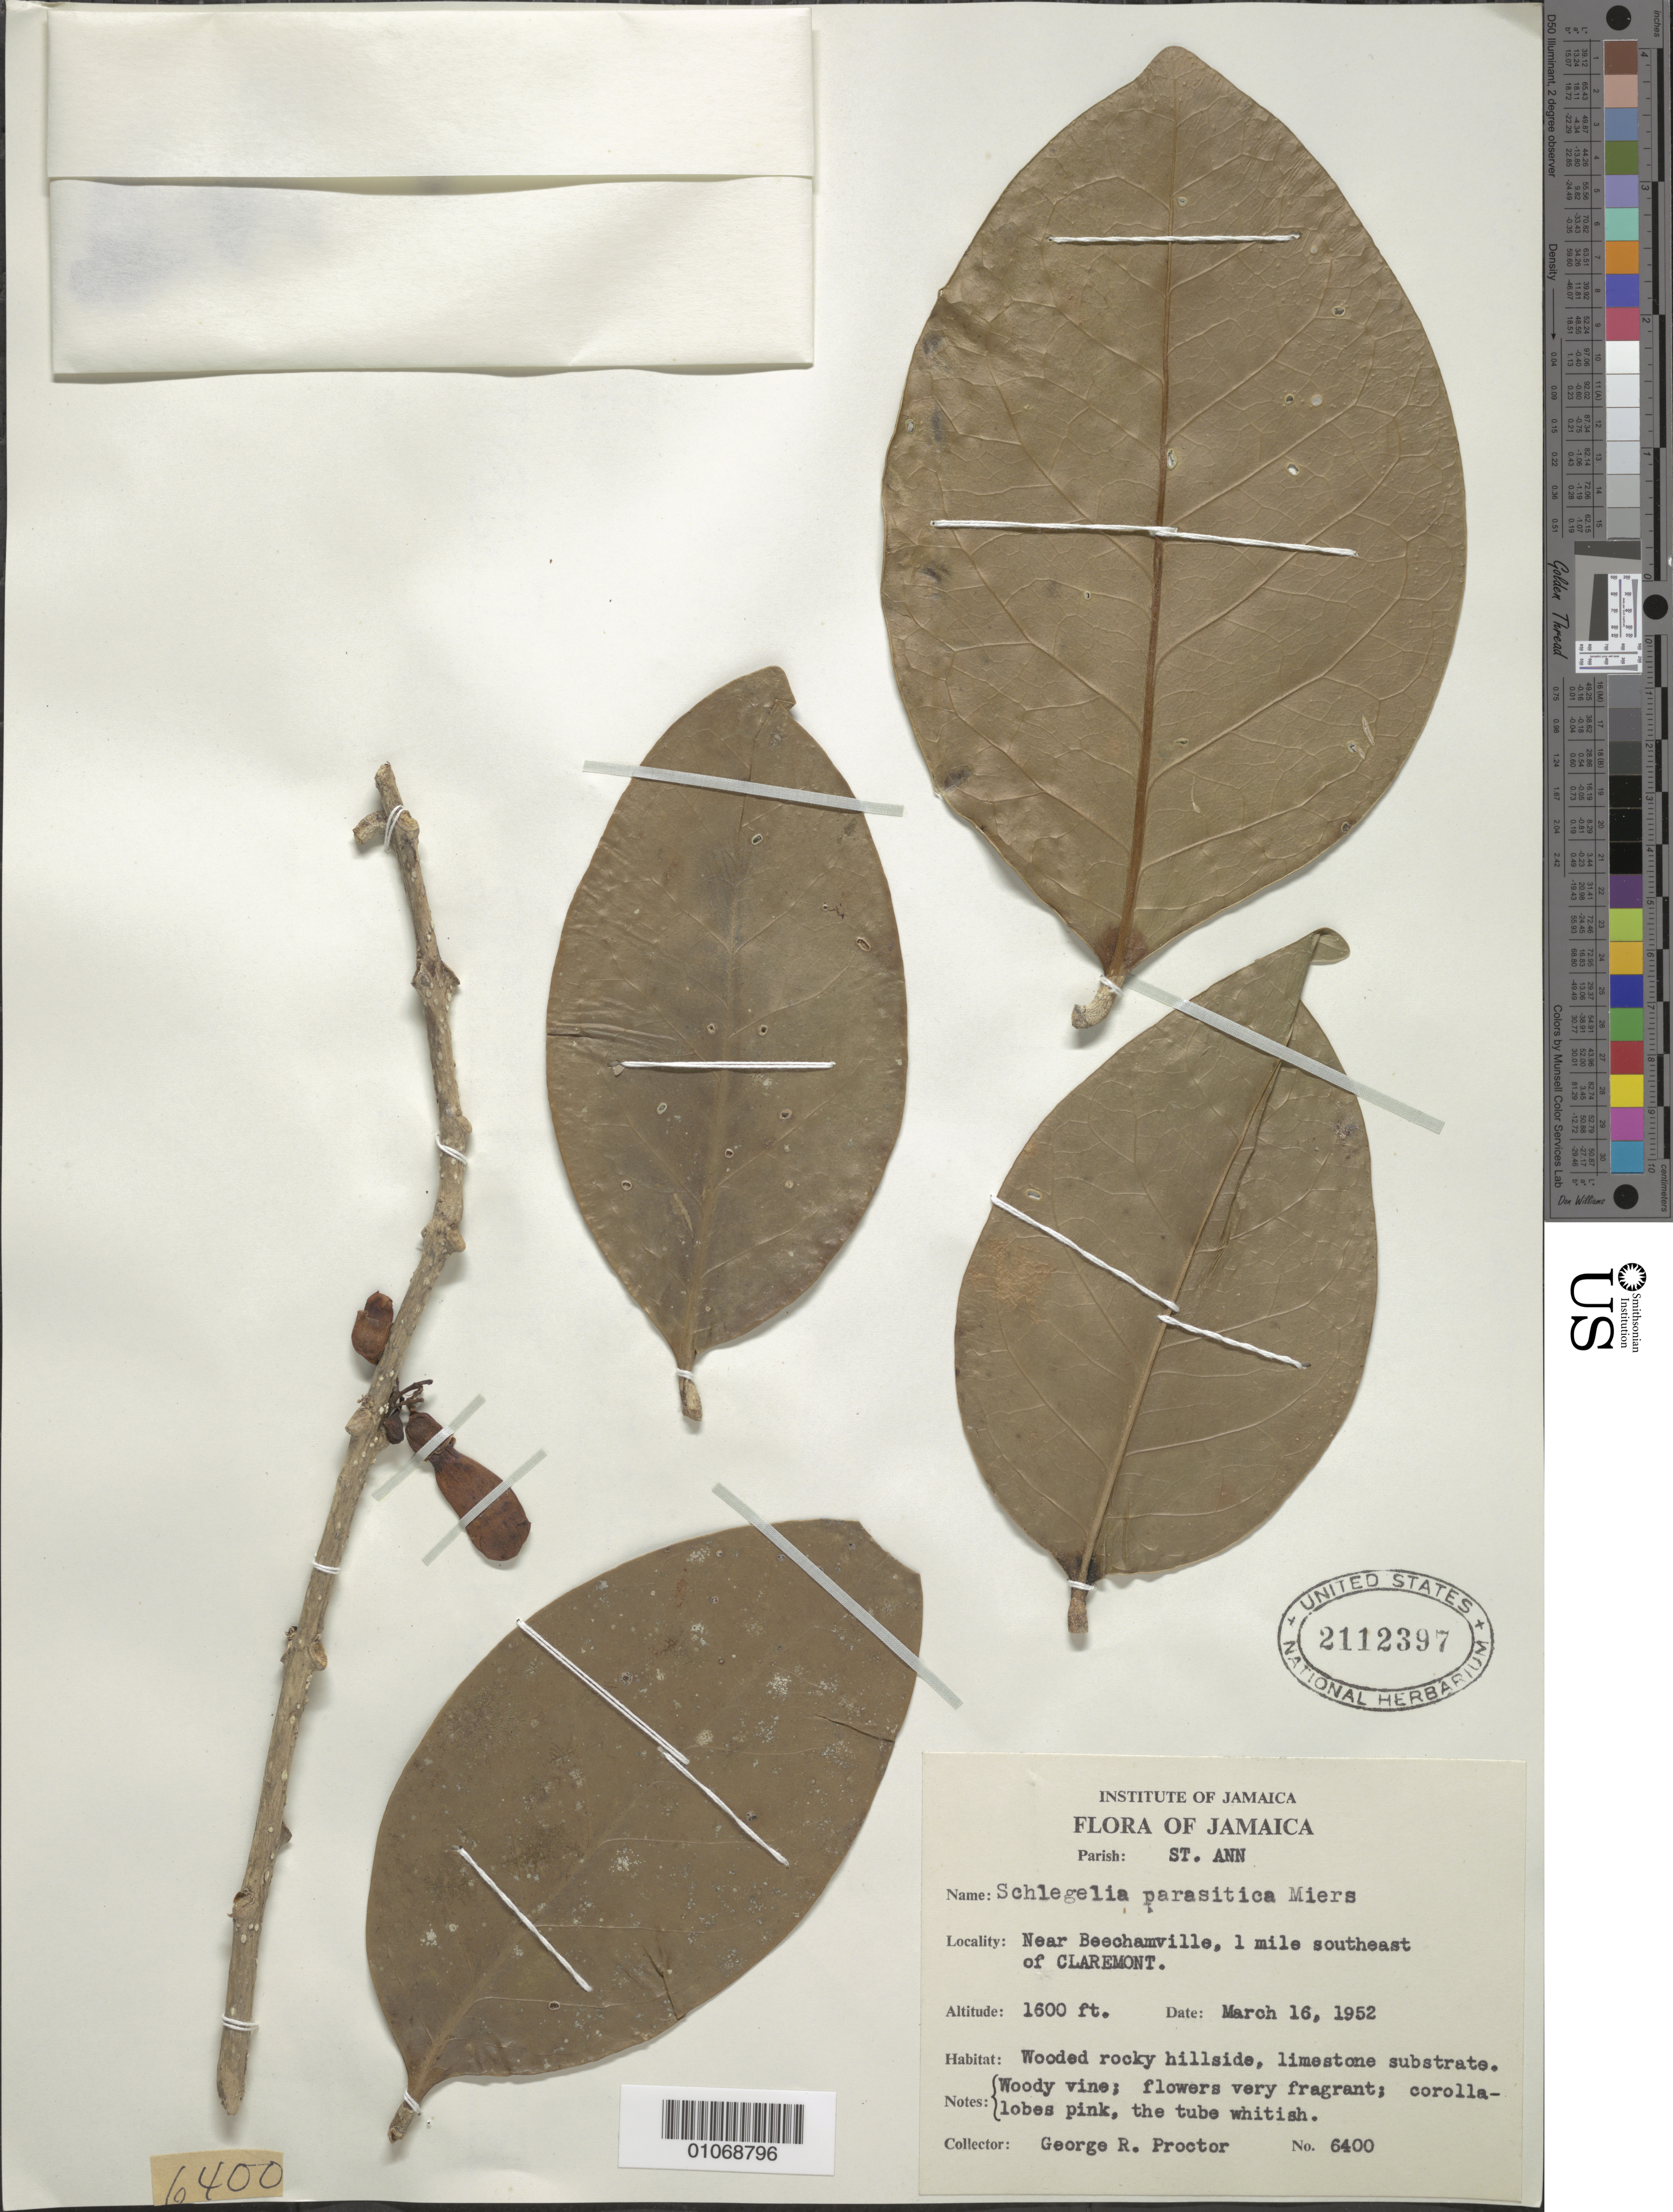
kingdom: Plantae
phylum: Tracheophyta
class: Magnoliopsida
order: Lamiales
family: Schlegeliaceae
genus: Schlegelia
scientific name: Schlegelia parasitica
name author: (Sw.) Miers ex Griseb.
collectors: G. R. Proctor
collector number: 6400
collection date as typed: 16 Mar 1952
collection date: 1952-03-16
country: Jamaica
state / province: Saint Ann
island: Jamaica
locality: Near Beechamville, 1 mile southeast of Claremont, wooded rocky hillside, limestone substrate.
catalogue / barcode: US 2112397